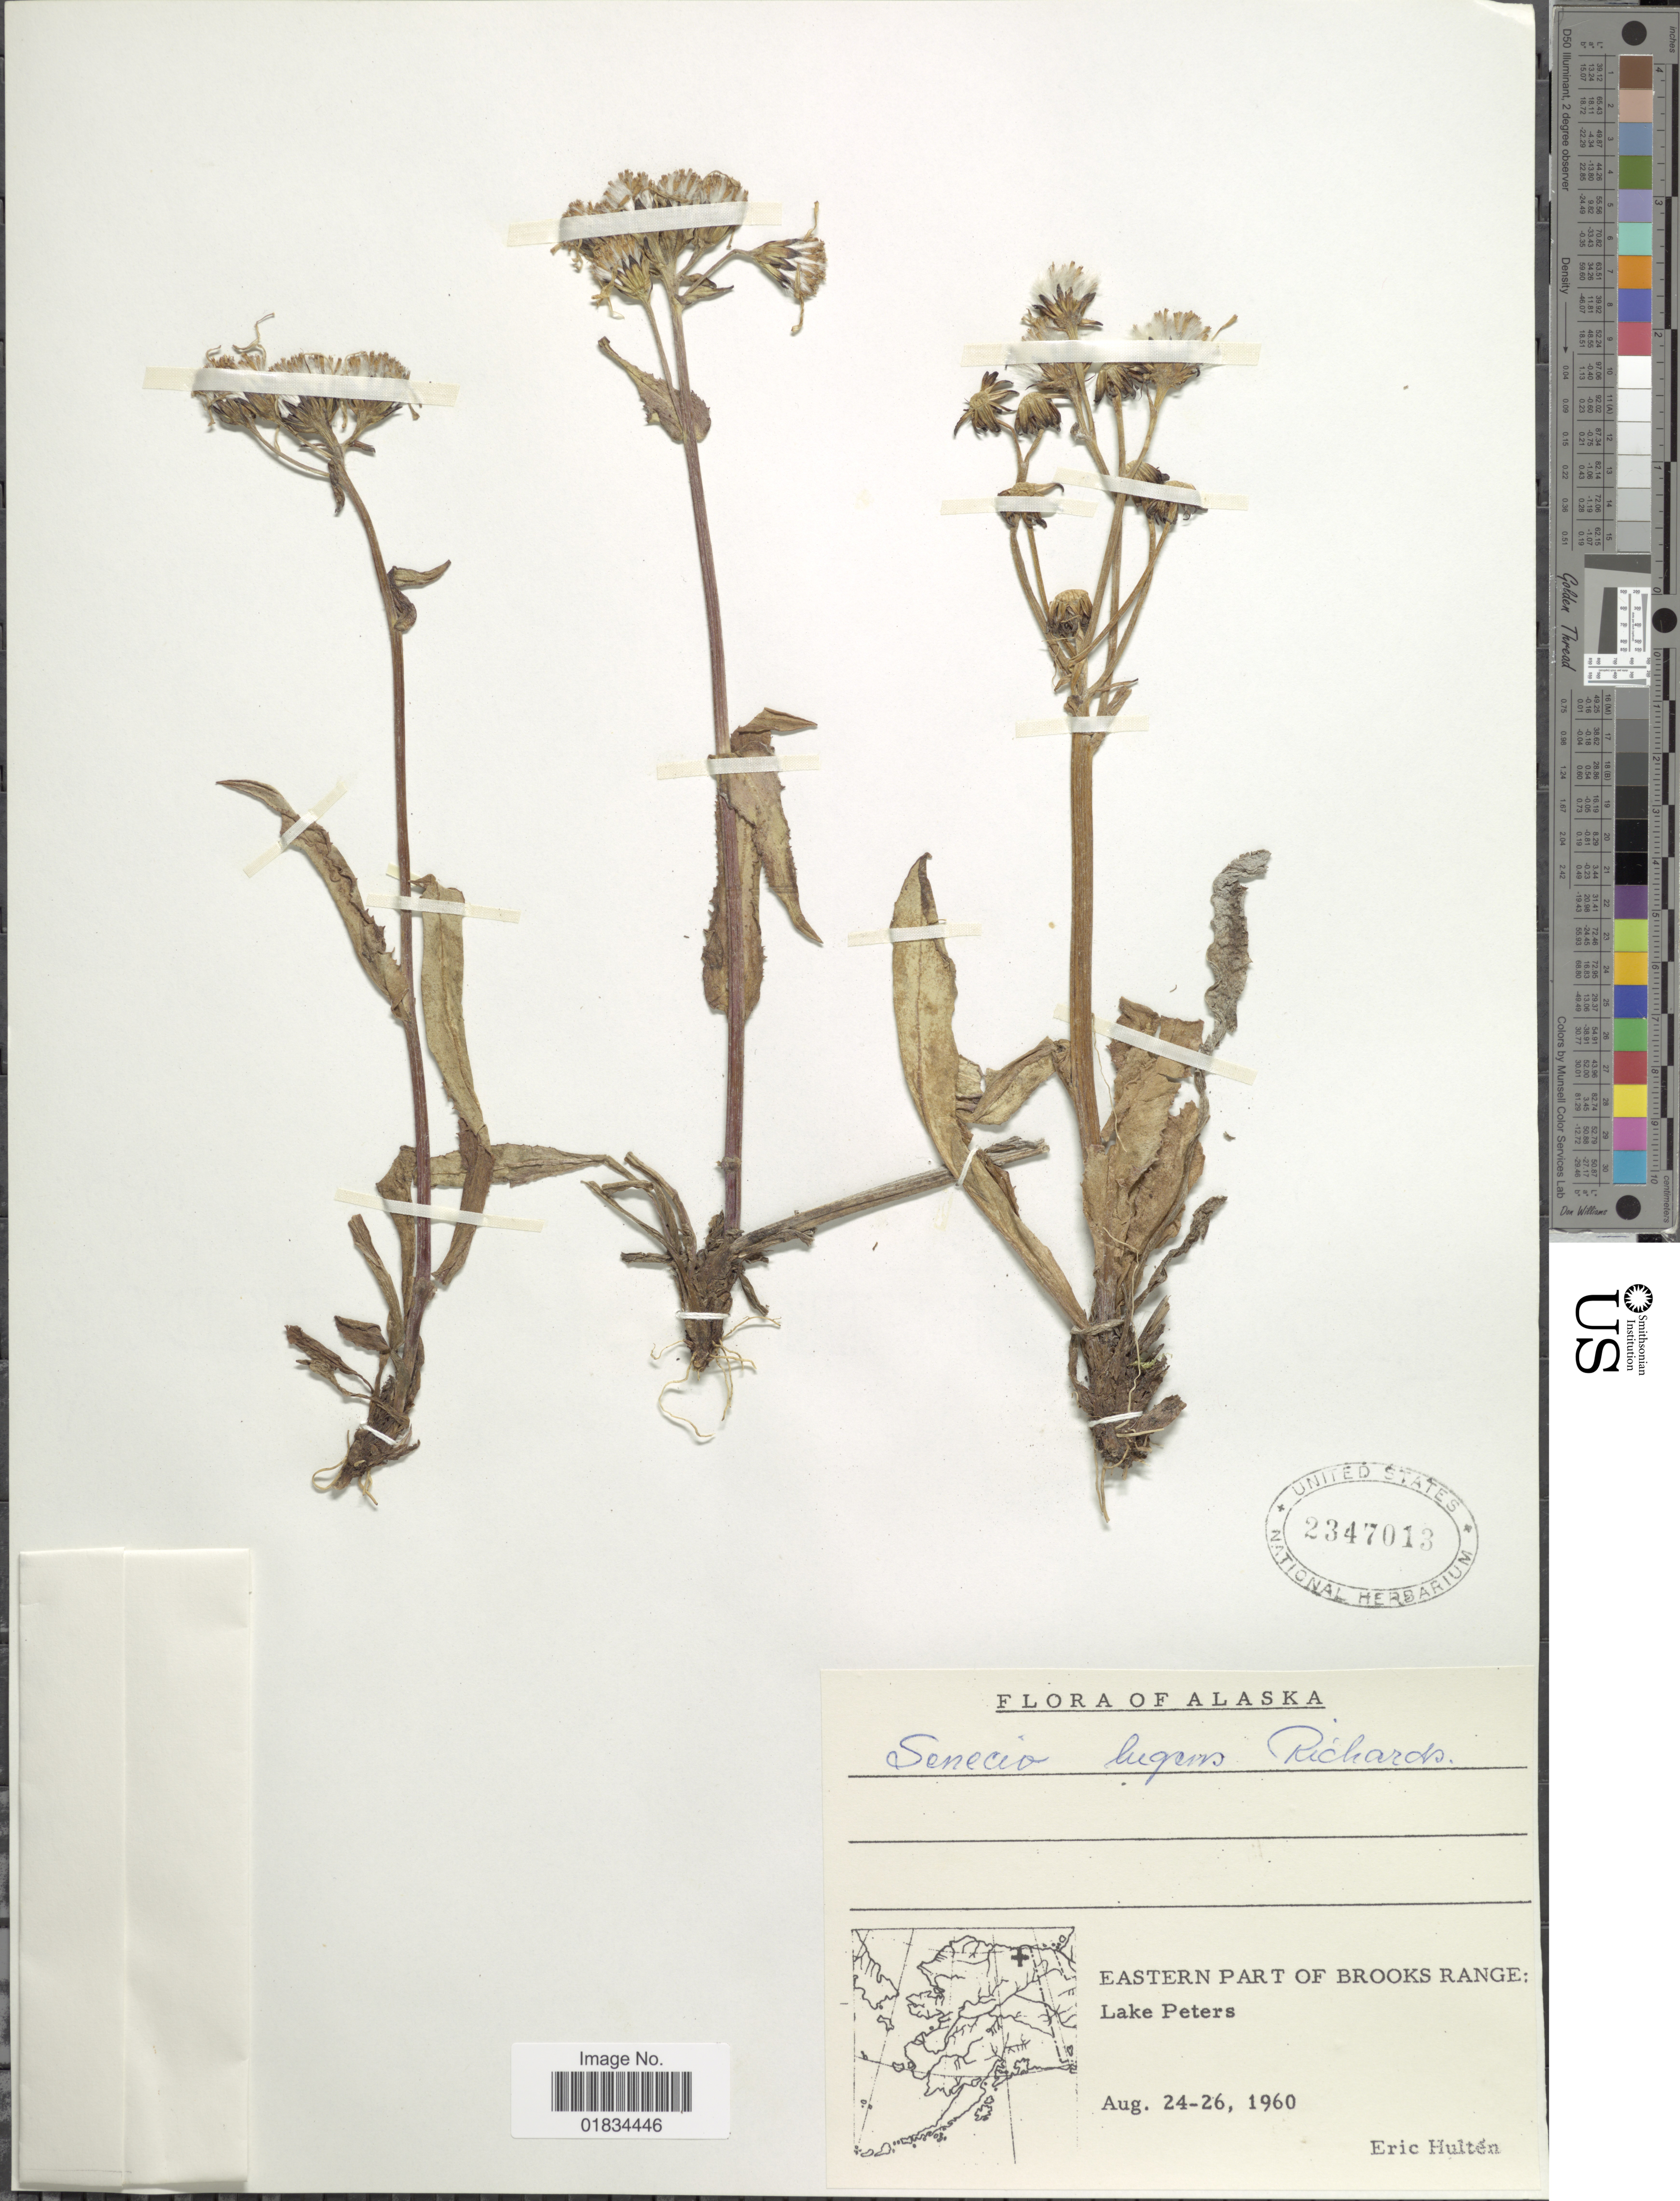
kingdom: Plantae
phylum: Tracheophyta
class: Magnoliopsida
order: Asterales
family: Asteraceae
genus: Senecio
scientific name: Senecio lugens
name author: Richardson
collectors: E. G. Hultén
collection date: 1960-08-24/1960-08-26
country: United States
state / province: Alaska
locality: Eastern Part of Brooks Range, Lake Peters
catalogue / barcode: US 2347013